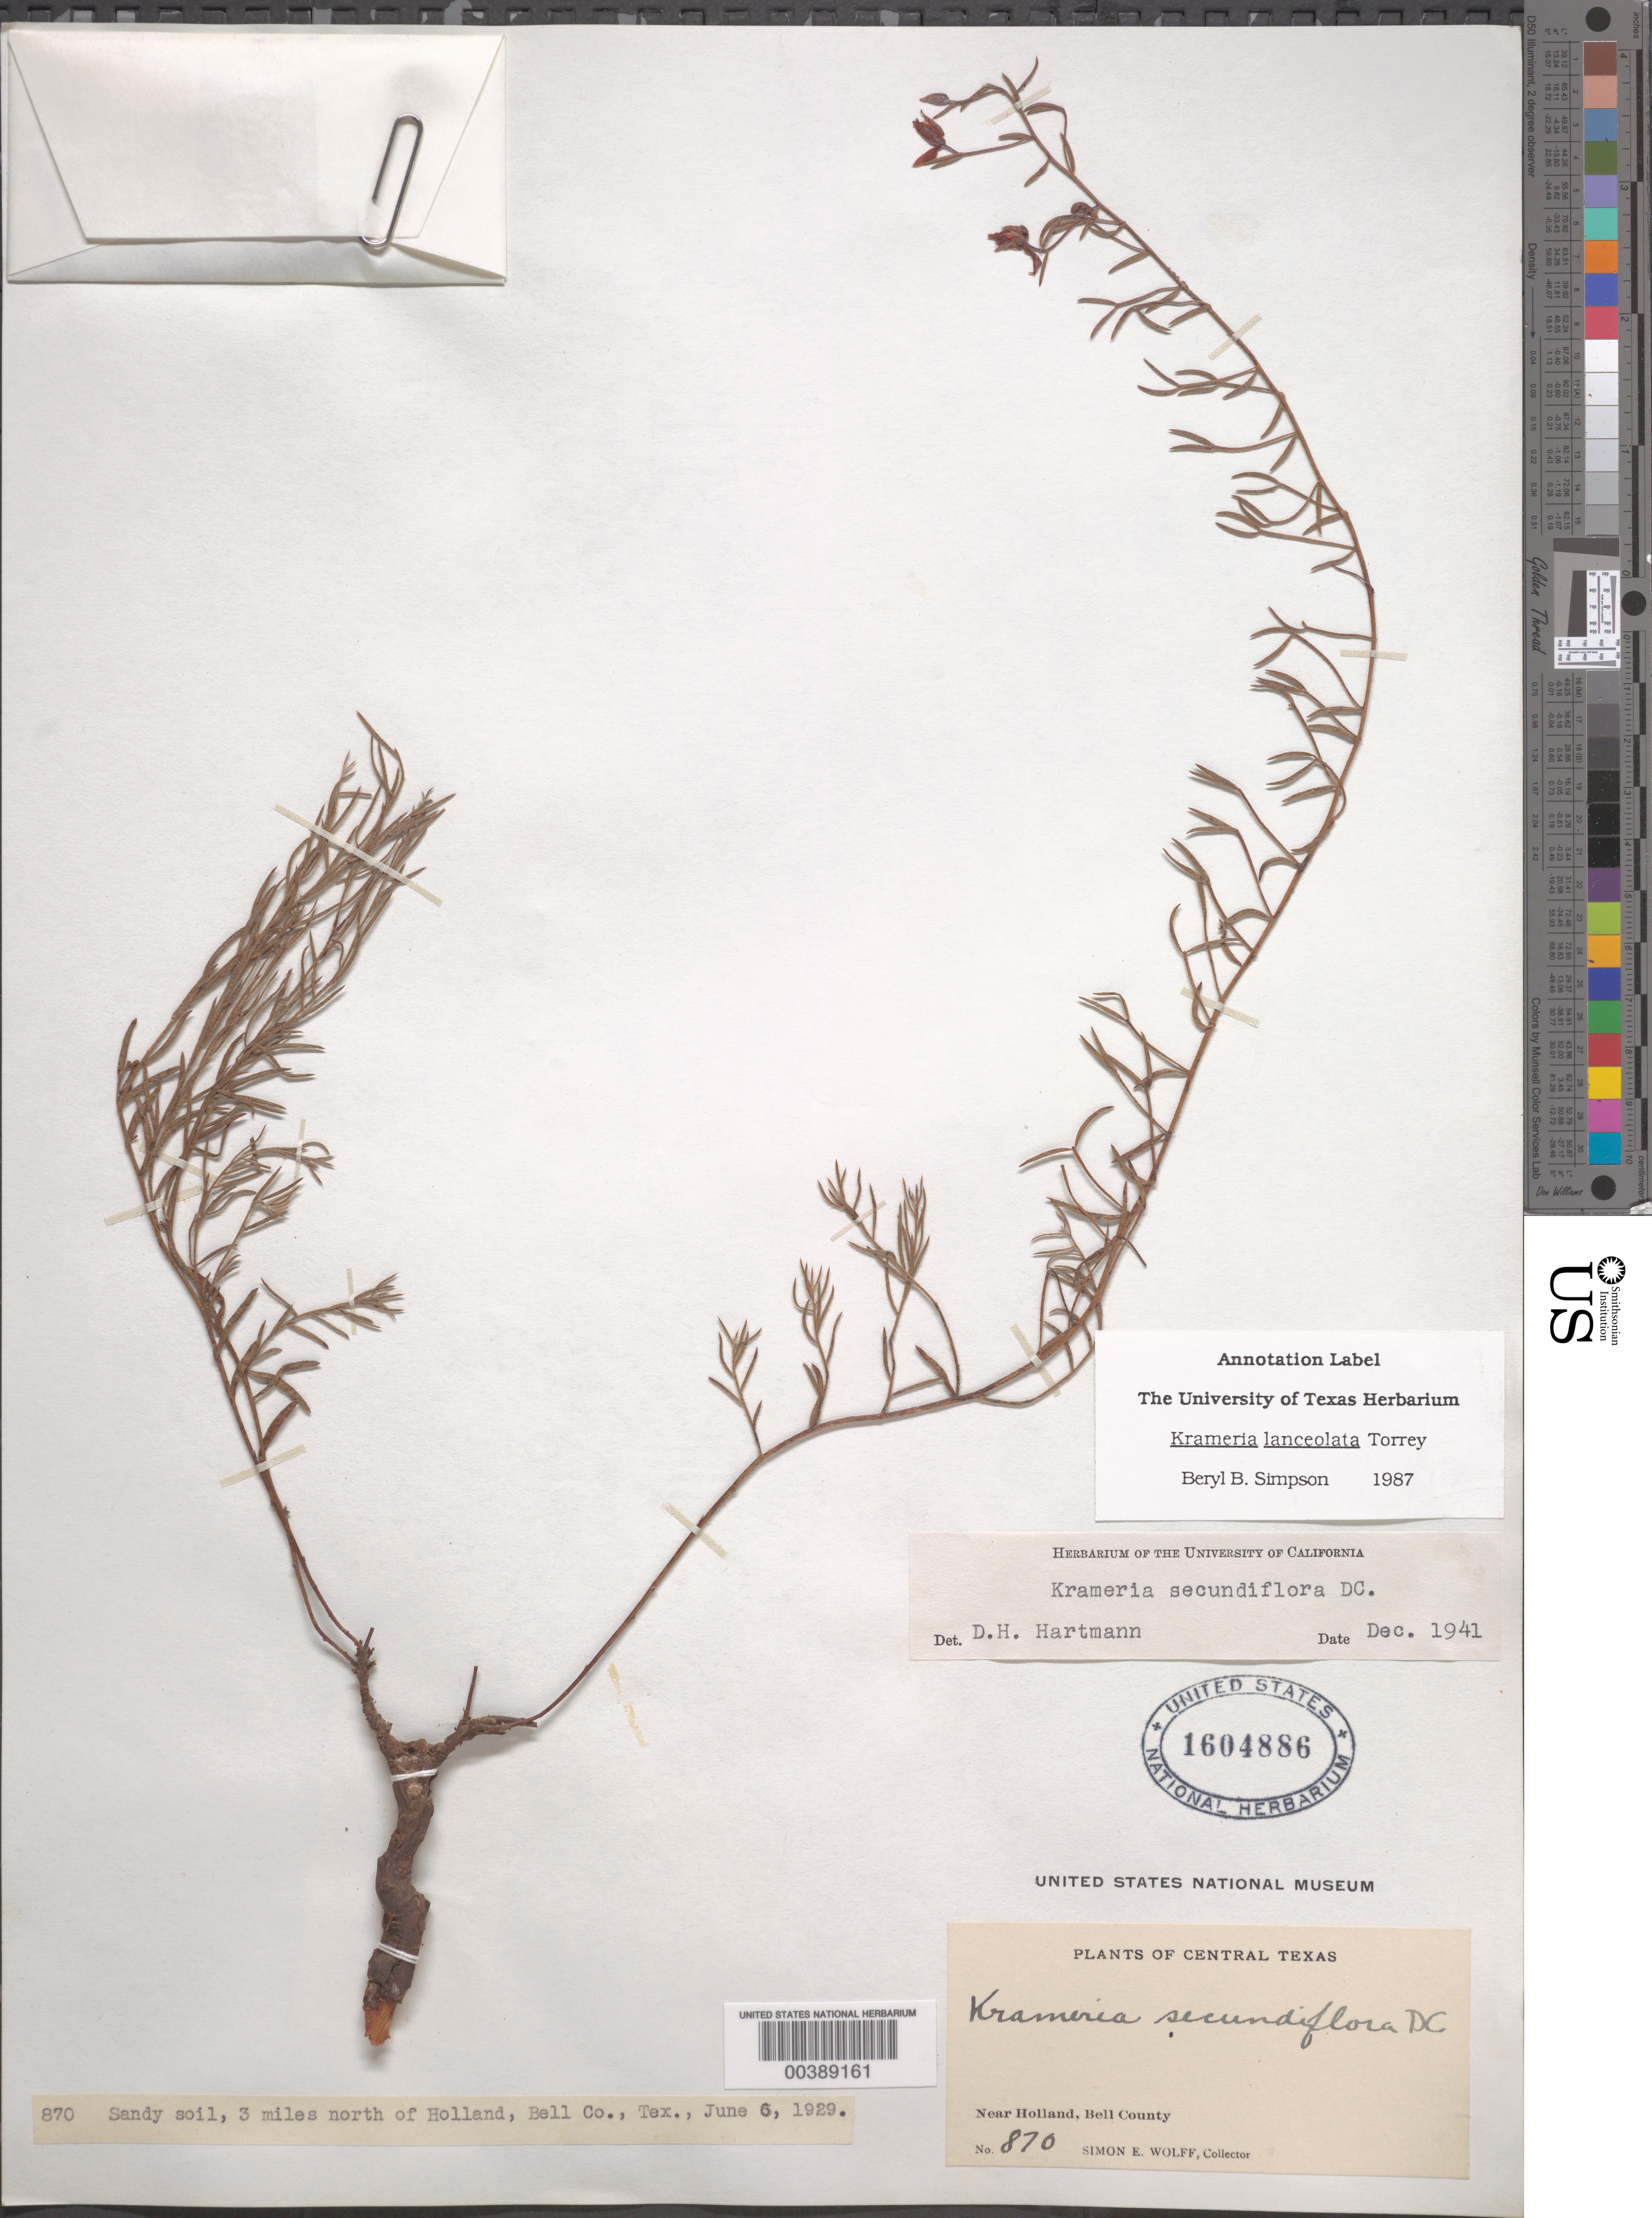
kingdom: Plantae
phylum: Tracheophyta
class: Magnoliopsida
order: Zygophyllales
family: Krameriaceae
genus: Krameria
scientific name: Krameria lanceolata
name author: Torr.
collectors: S. E. Wolff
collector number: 870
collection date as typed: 06 Jun 1929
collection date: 1929-06-06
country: United States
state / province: Texas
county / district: Bell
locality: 3 mi n of holland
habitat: Sandy soil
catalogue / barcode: US 1604886